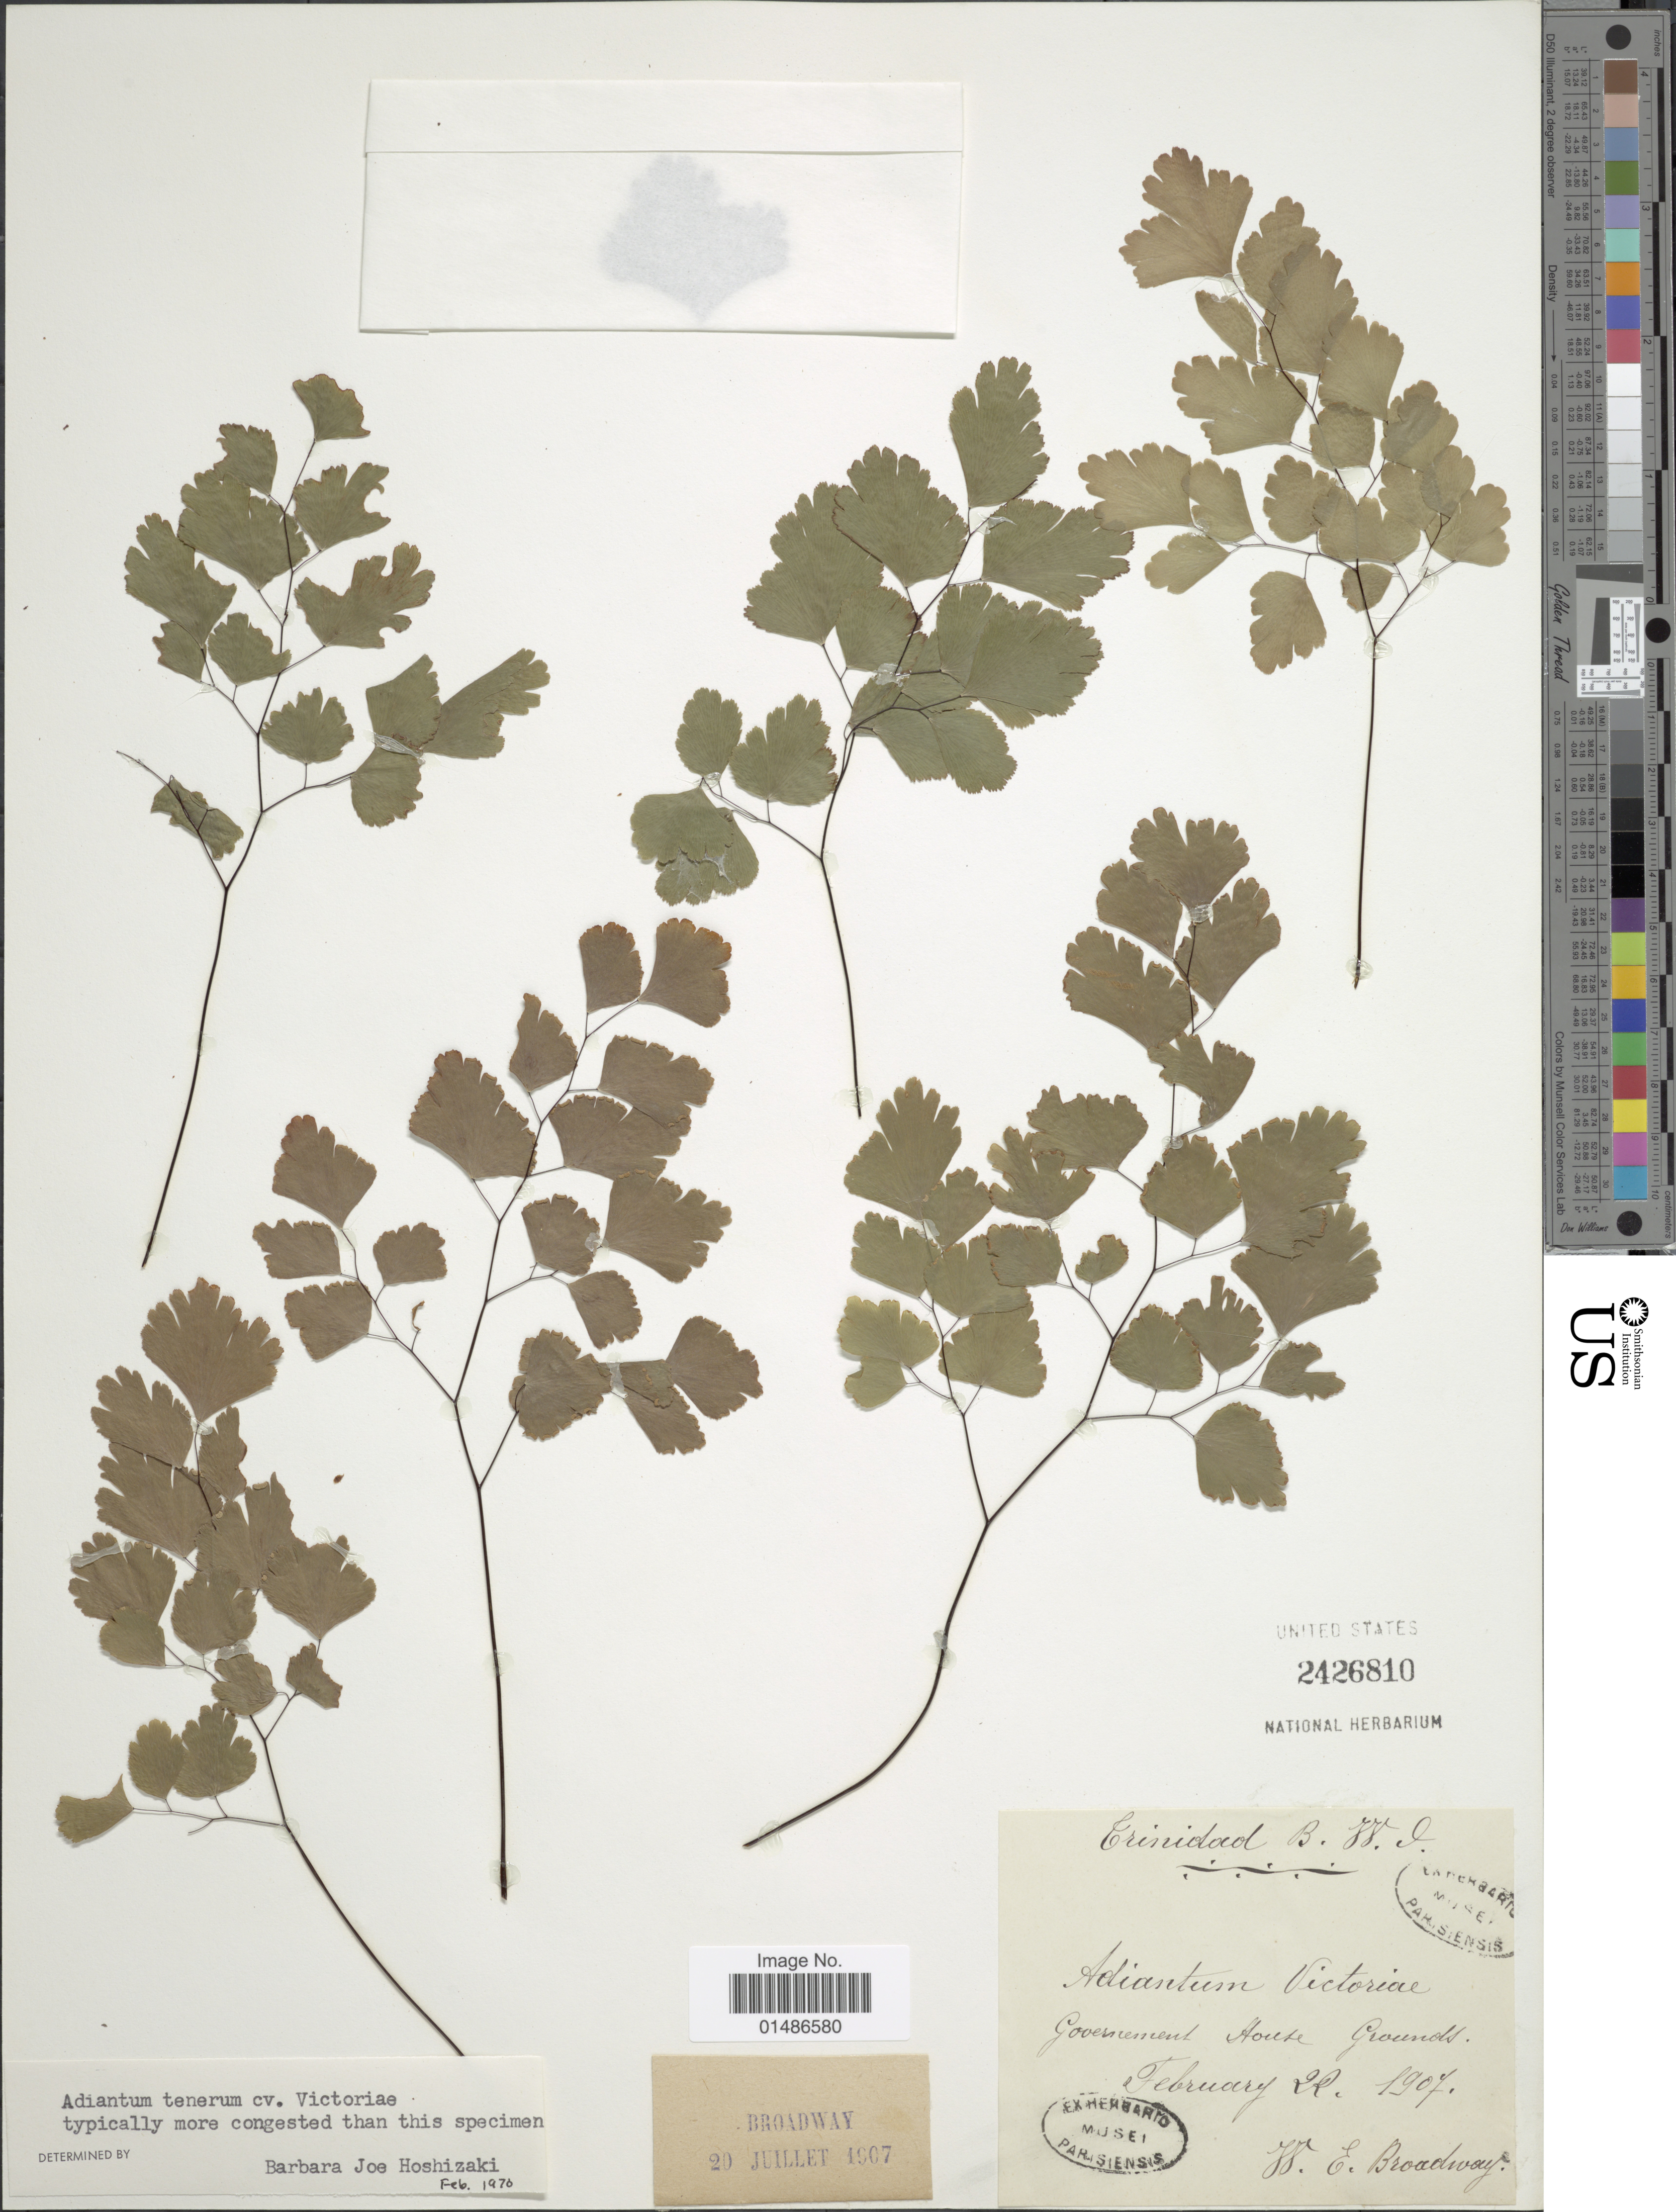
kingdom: Plantae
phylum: Tracheophyta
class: Polypodiopsida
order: Polypodiales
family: Pteridaceae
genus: Adiantum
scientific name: Adiantum tenerum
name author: Sw.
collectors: W. E. Broadway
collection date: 1907-02-22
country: Trinidad and Tobago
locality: Trinidad, B.W.I. Governement House Grounds.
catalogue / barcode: US 2426810